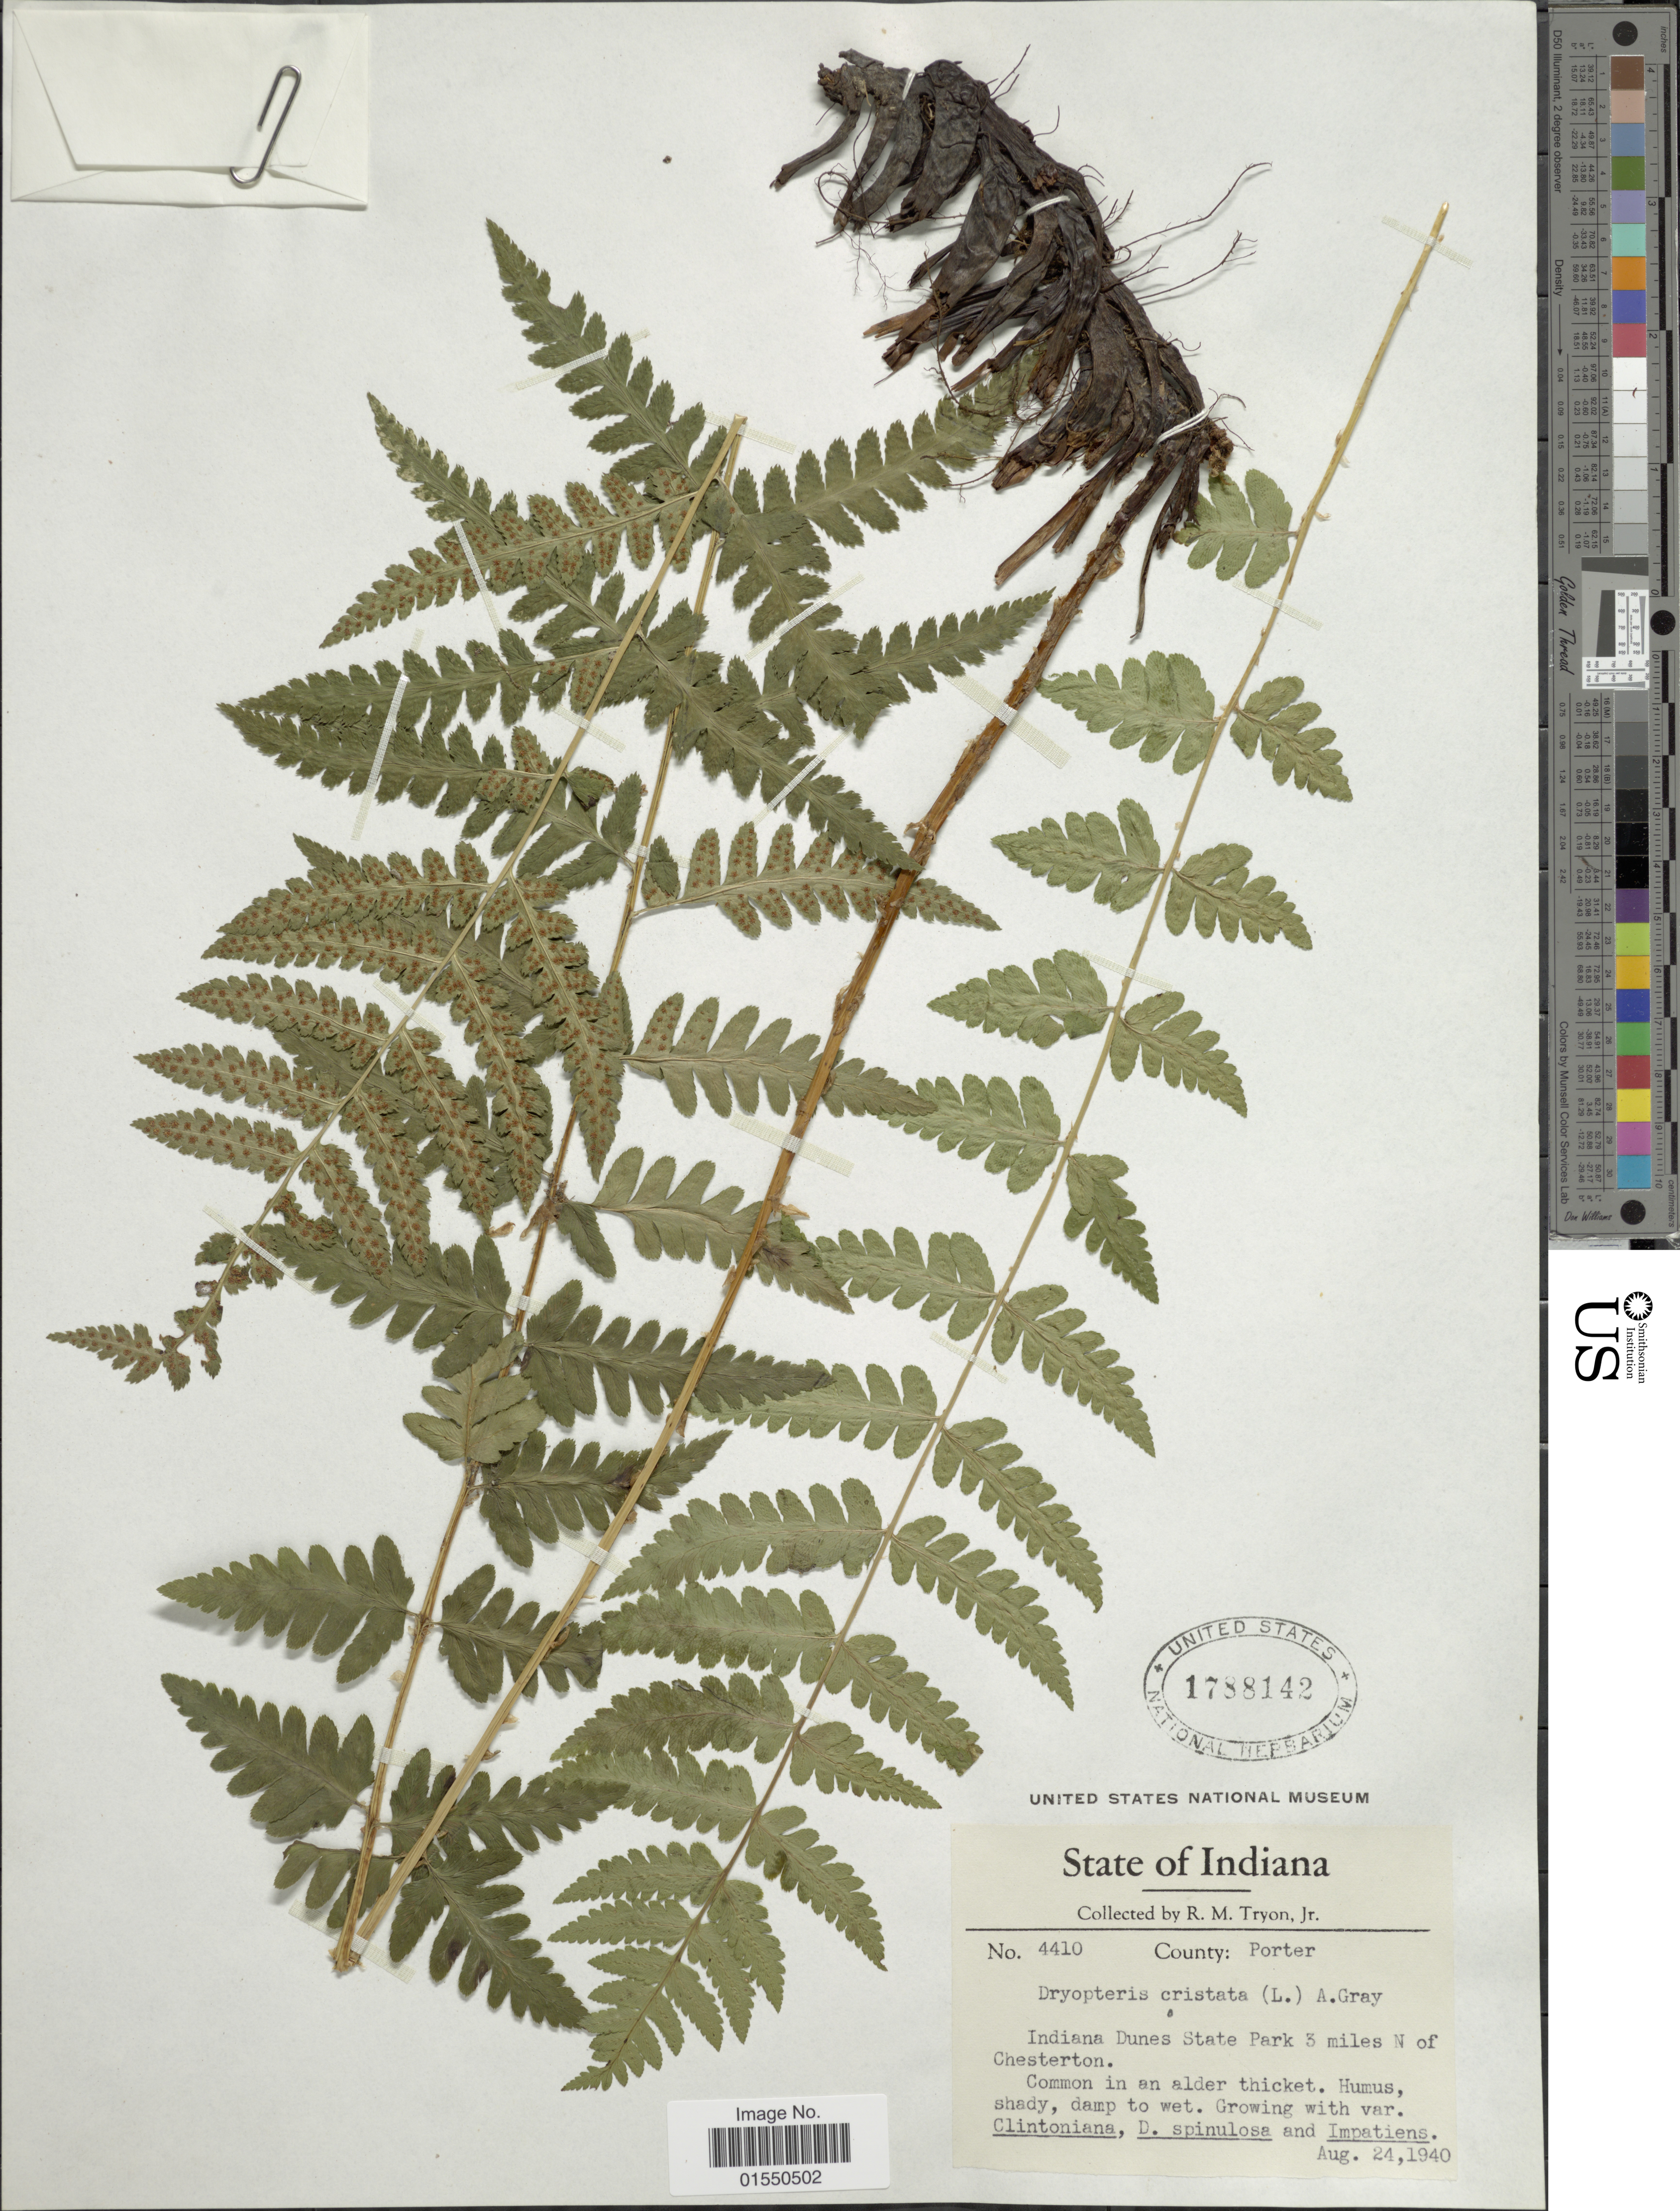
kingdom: Plantae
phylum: Tracheophyta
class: Polypodiopsida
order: Polypodiales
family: Dryopteridaceae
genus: Dryopteris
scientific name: Dryopteris cristata var. spinulosa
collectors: R. M. Tryon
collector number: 4410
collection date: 1940-08-24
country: United States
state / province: Indiana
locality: Indiana Dunes State Park 3 miles N of Chesterton.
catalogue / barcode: US 1788142